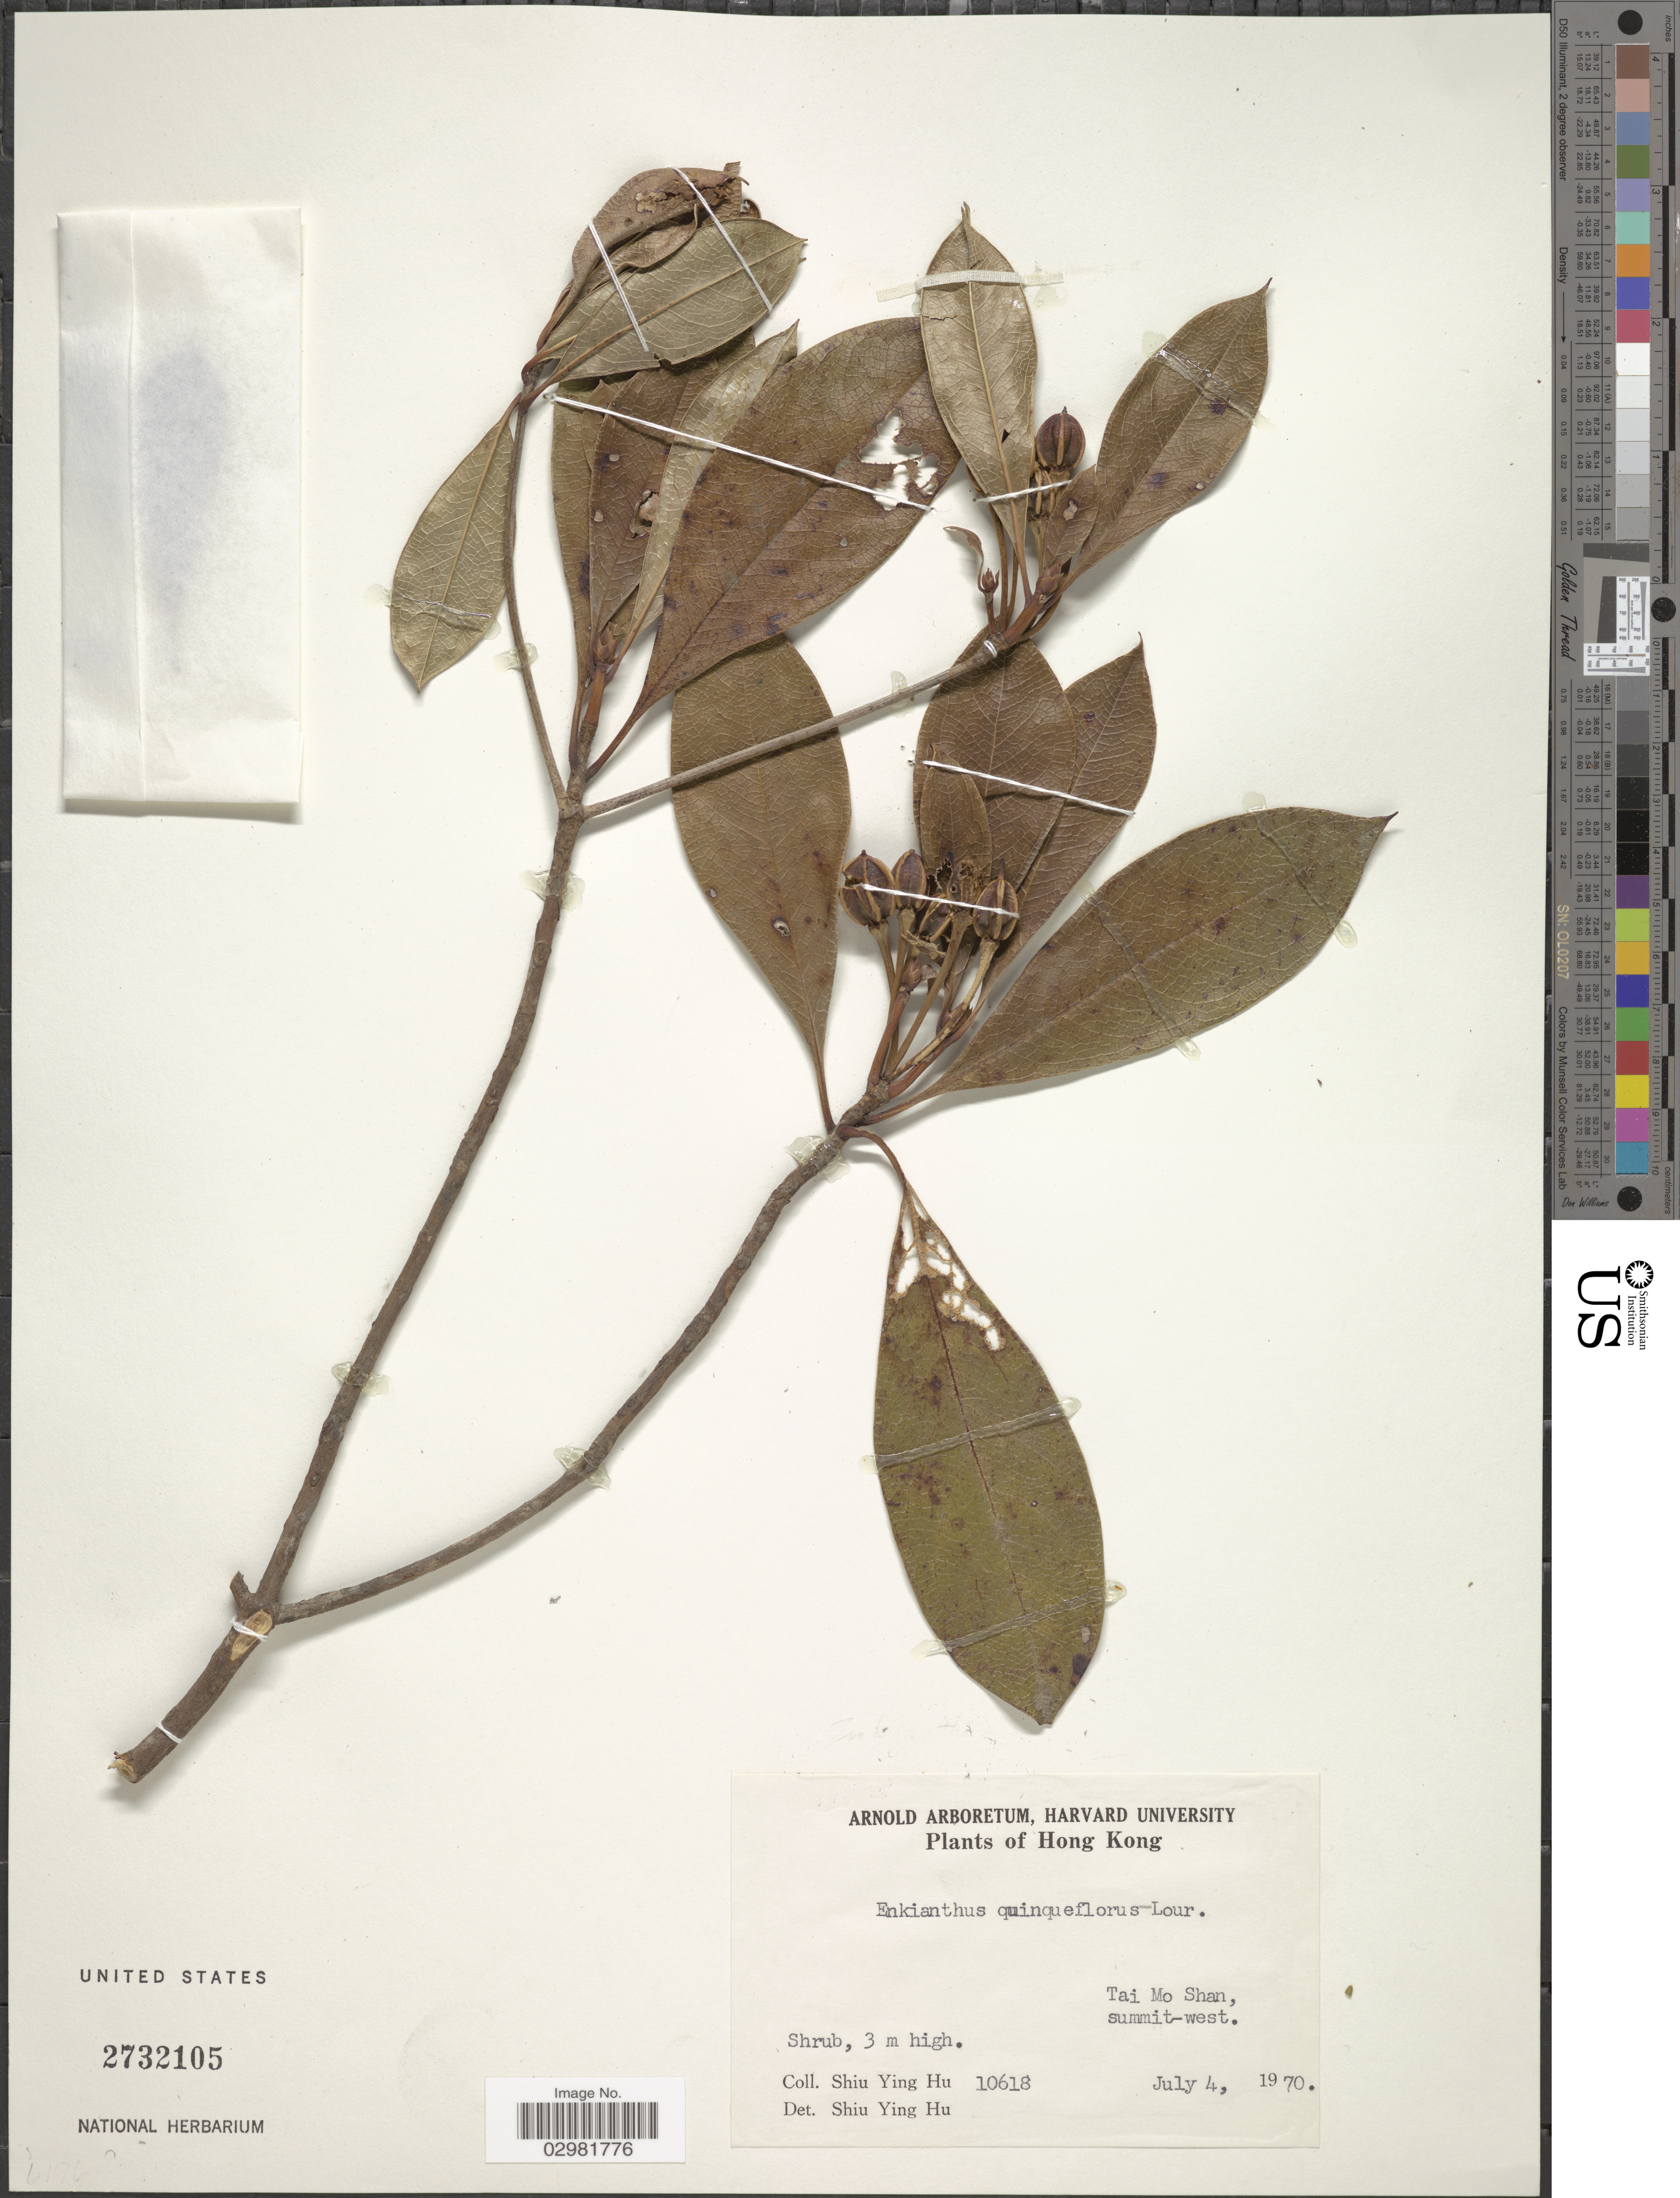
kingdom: Plantae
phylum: Tracheophyta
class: Magnoliopsida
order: Ericales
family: Ericaceae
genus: Enkianthus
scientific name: Enkianthus quinqueflorus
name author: Lour.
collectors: S. Y. Hu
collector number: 10618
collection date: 1970-07-04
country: China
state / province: Hong Kong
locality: Tai Mo Shan, summit-west.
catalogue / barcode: US 2732105